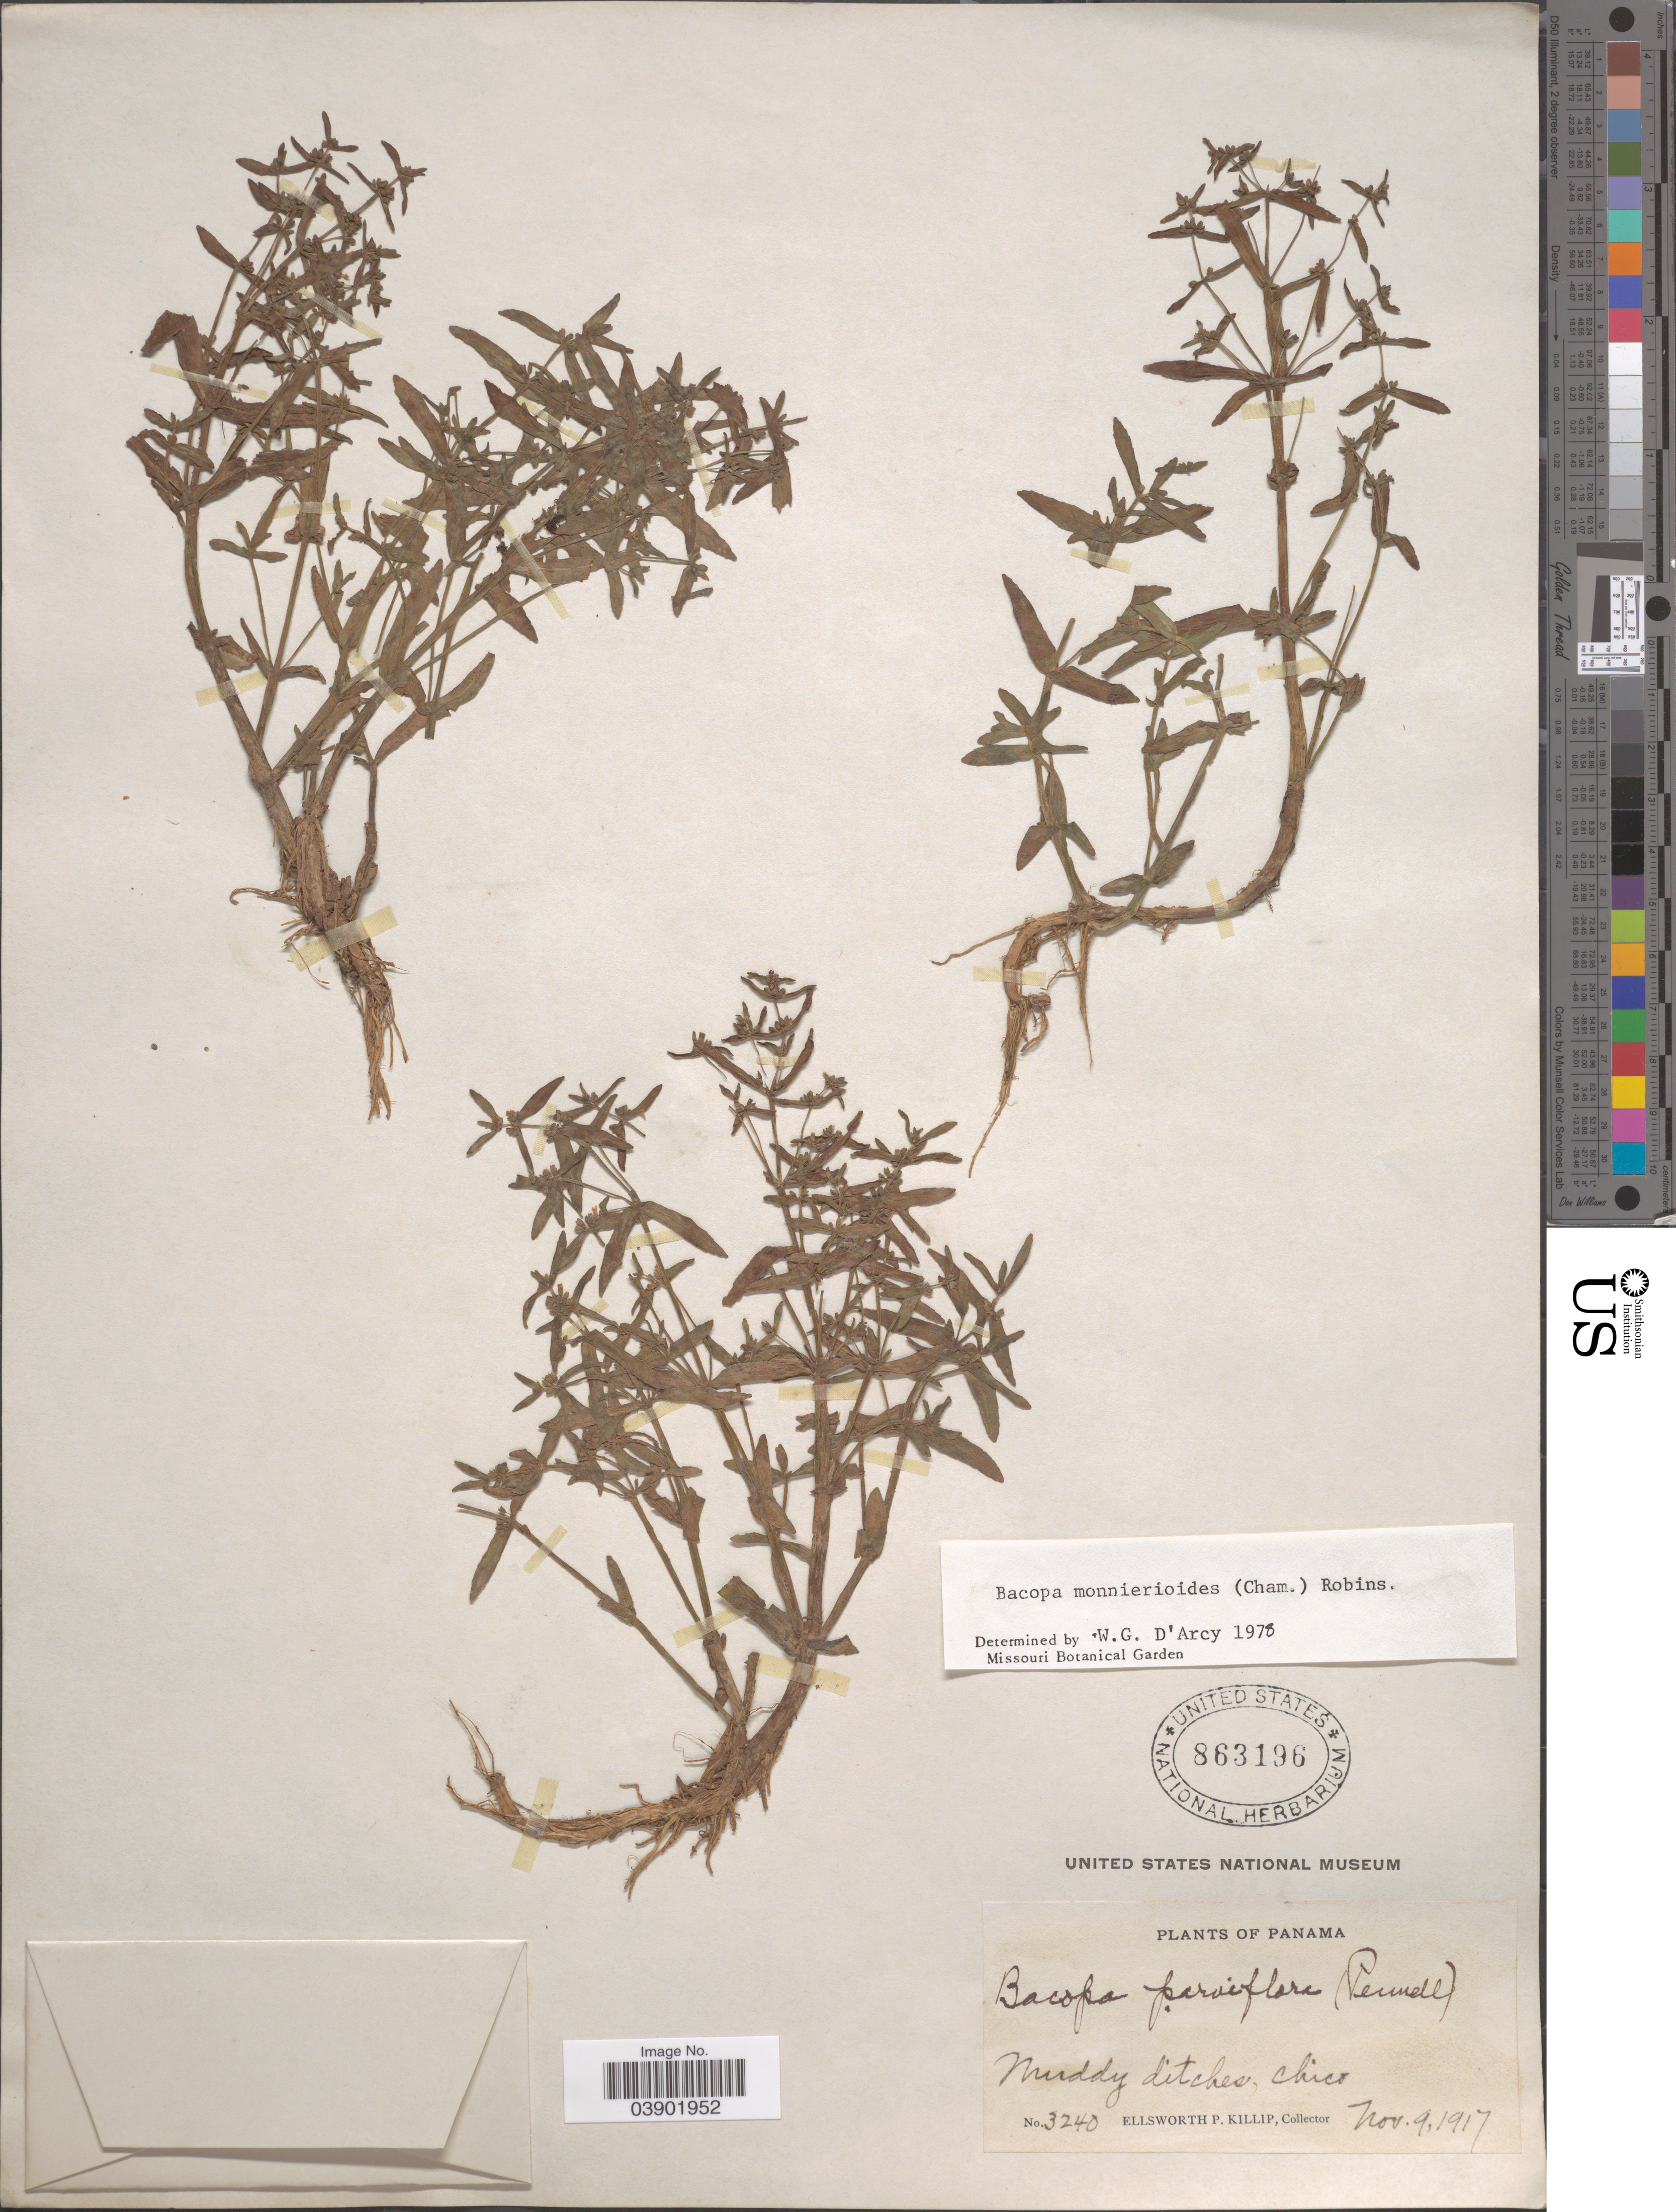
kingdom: Plantae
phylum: Tracheophyta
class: Magnoliopsida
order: Lamiales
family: Plantaginaceae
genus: Bacopa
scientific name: Bacopa monnierioides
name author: (Cham.) B.L. Rob.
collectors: E. P. Killip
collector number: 3240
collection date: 1917-11-09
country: Panama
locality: Muddy ditches, Chico.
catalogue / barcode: US 863196